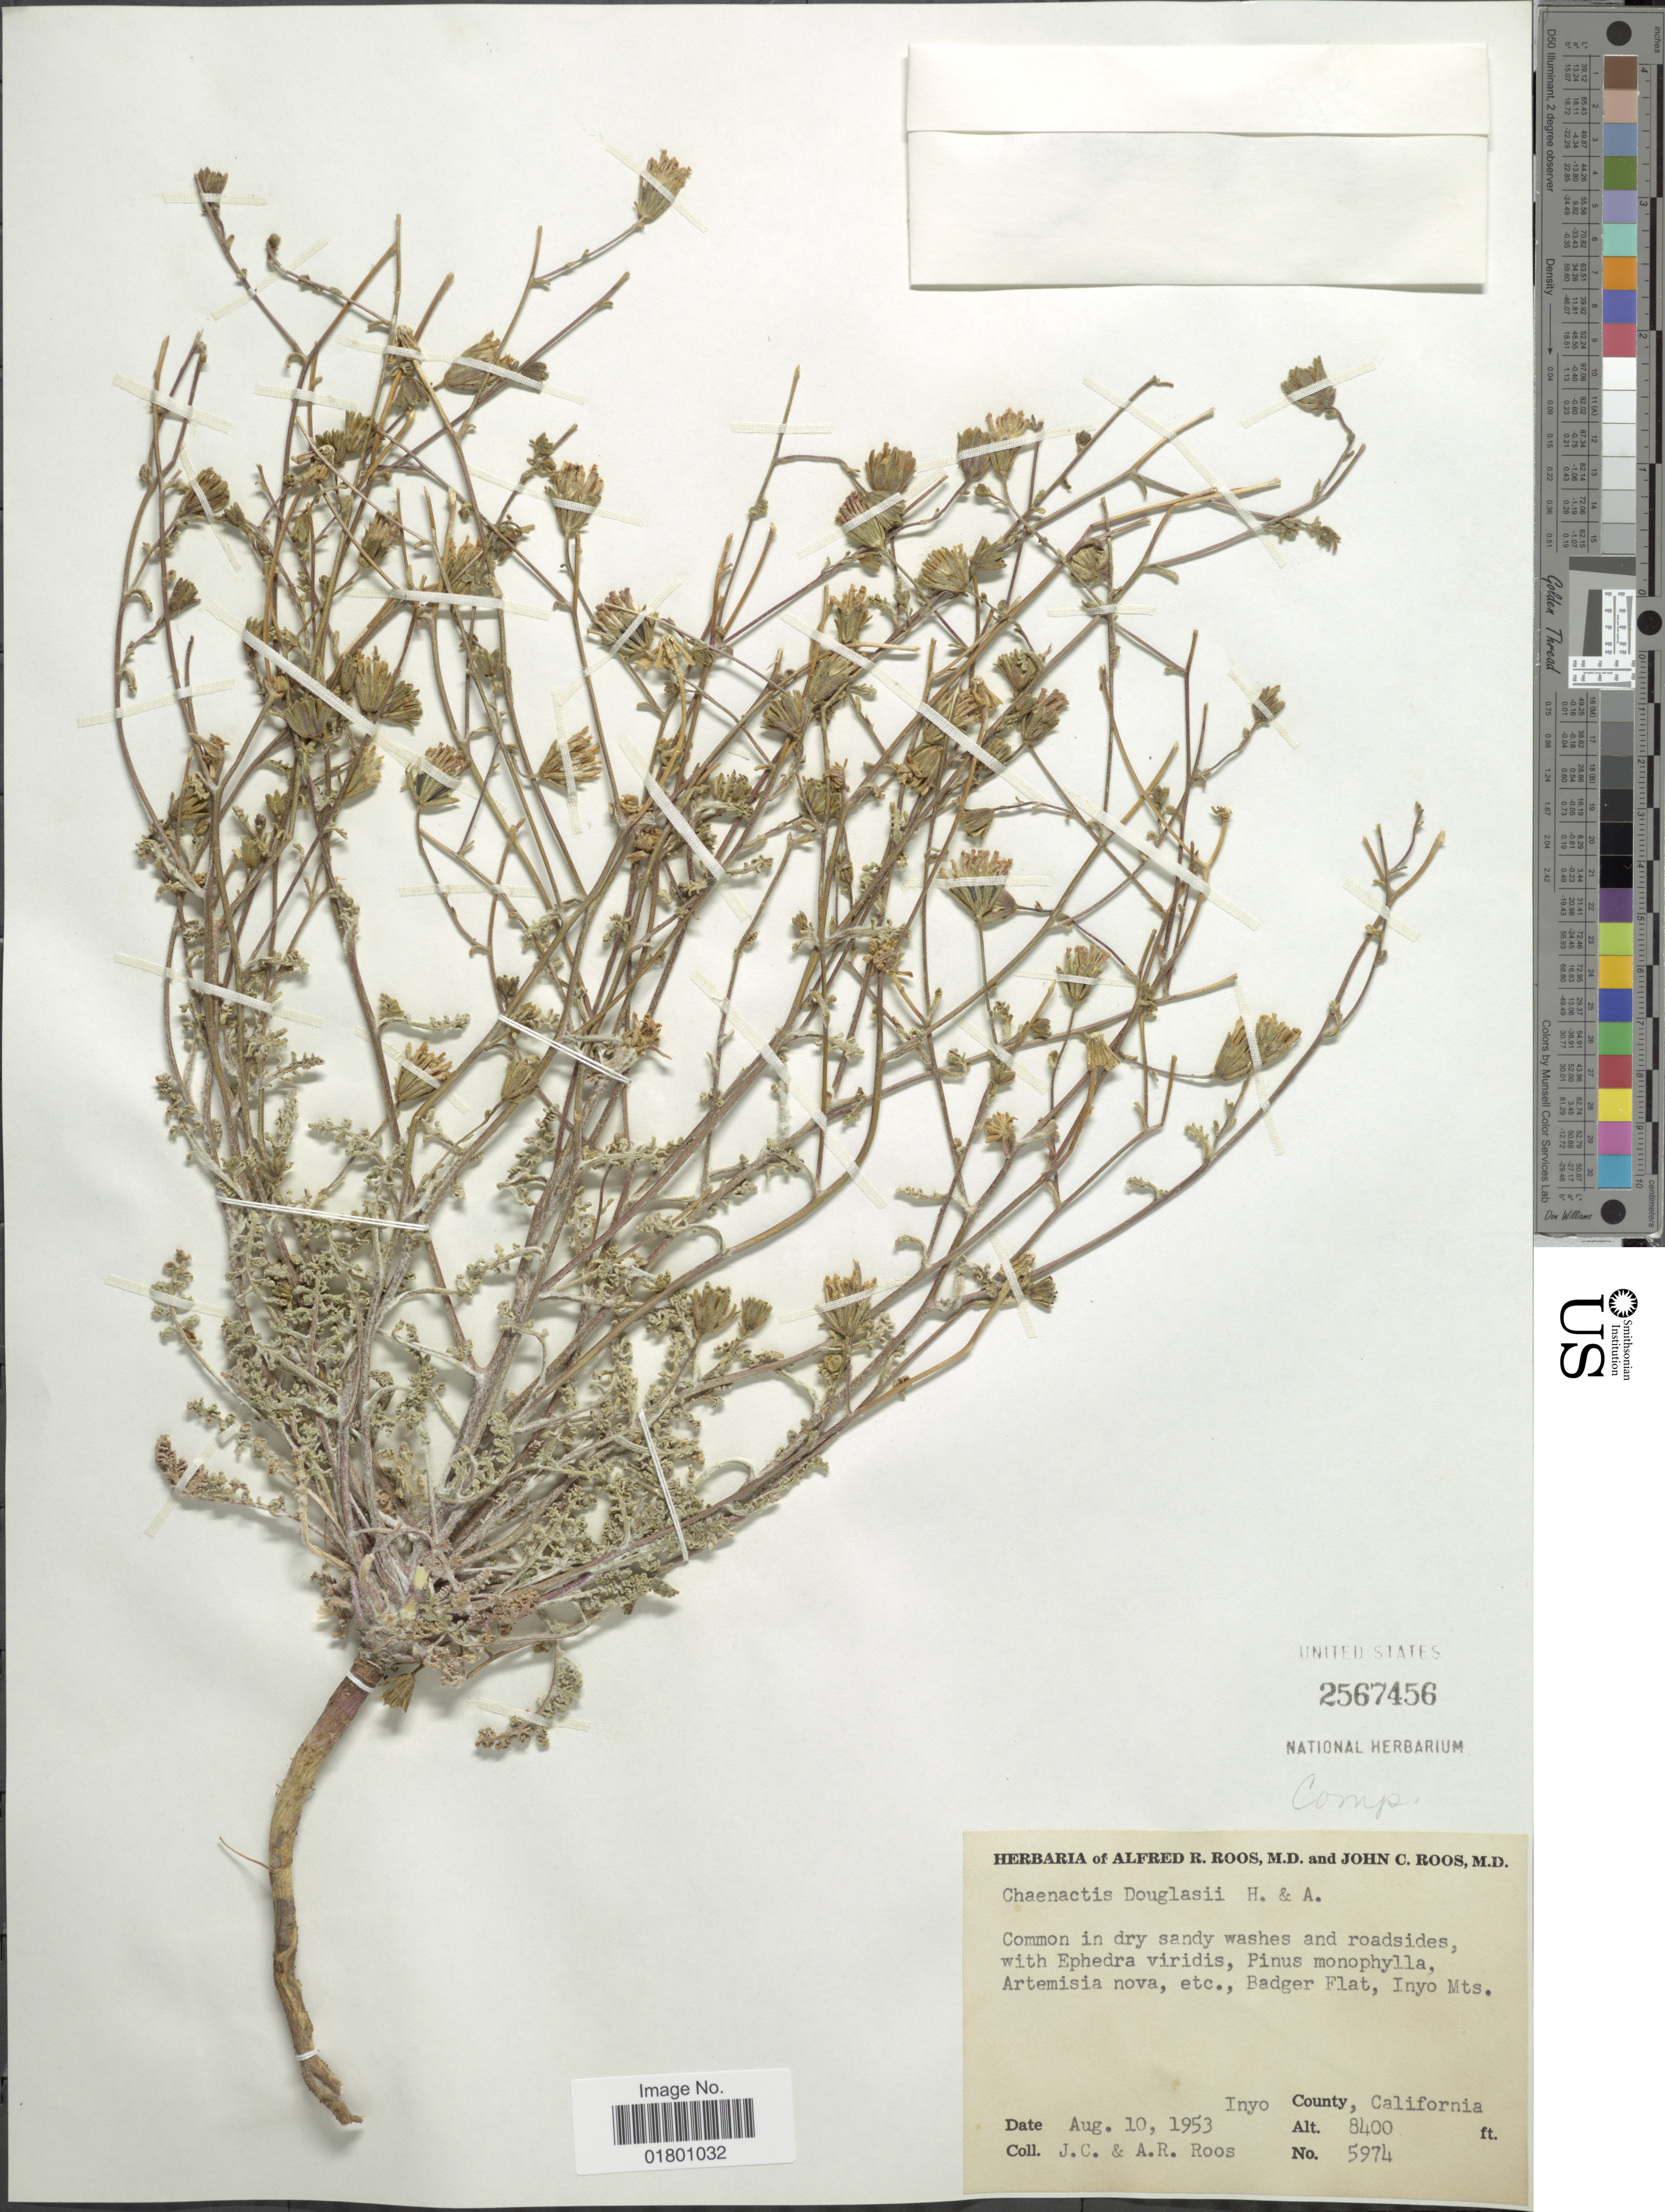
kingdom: Plantae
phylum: Tracheophyta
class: Magnoliopsida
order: Asterales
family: Asteraceae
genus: Chaenactis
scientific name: Chaenactis douglasii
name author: Hook. & Arn.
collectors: J. C. Roos & A. R. Roos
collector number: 5974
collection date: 1953-08-10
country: United States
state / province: California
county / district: Inyo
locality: Badger Flat, Inyo Mts., Inyo County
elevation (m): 2560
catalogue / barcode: US 2567456